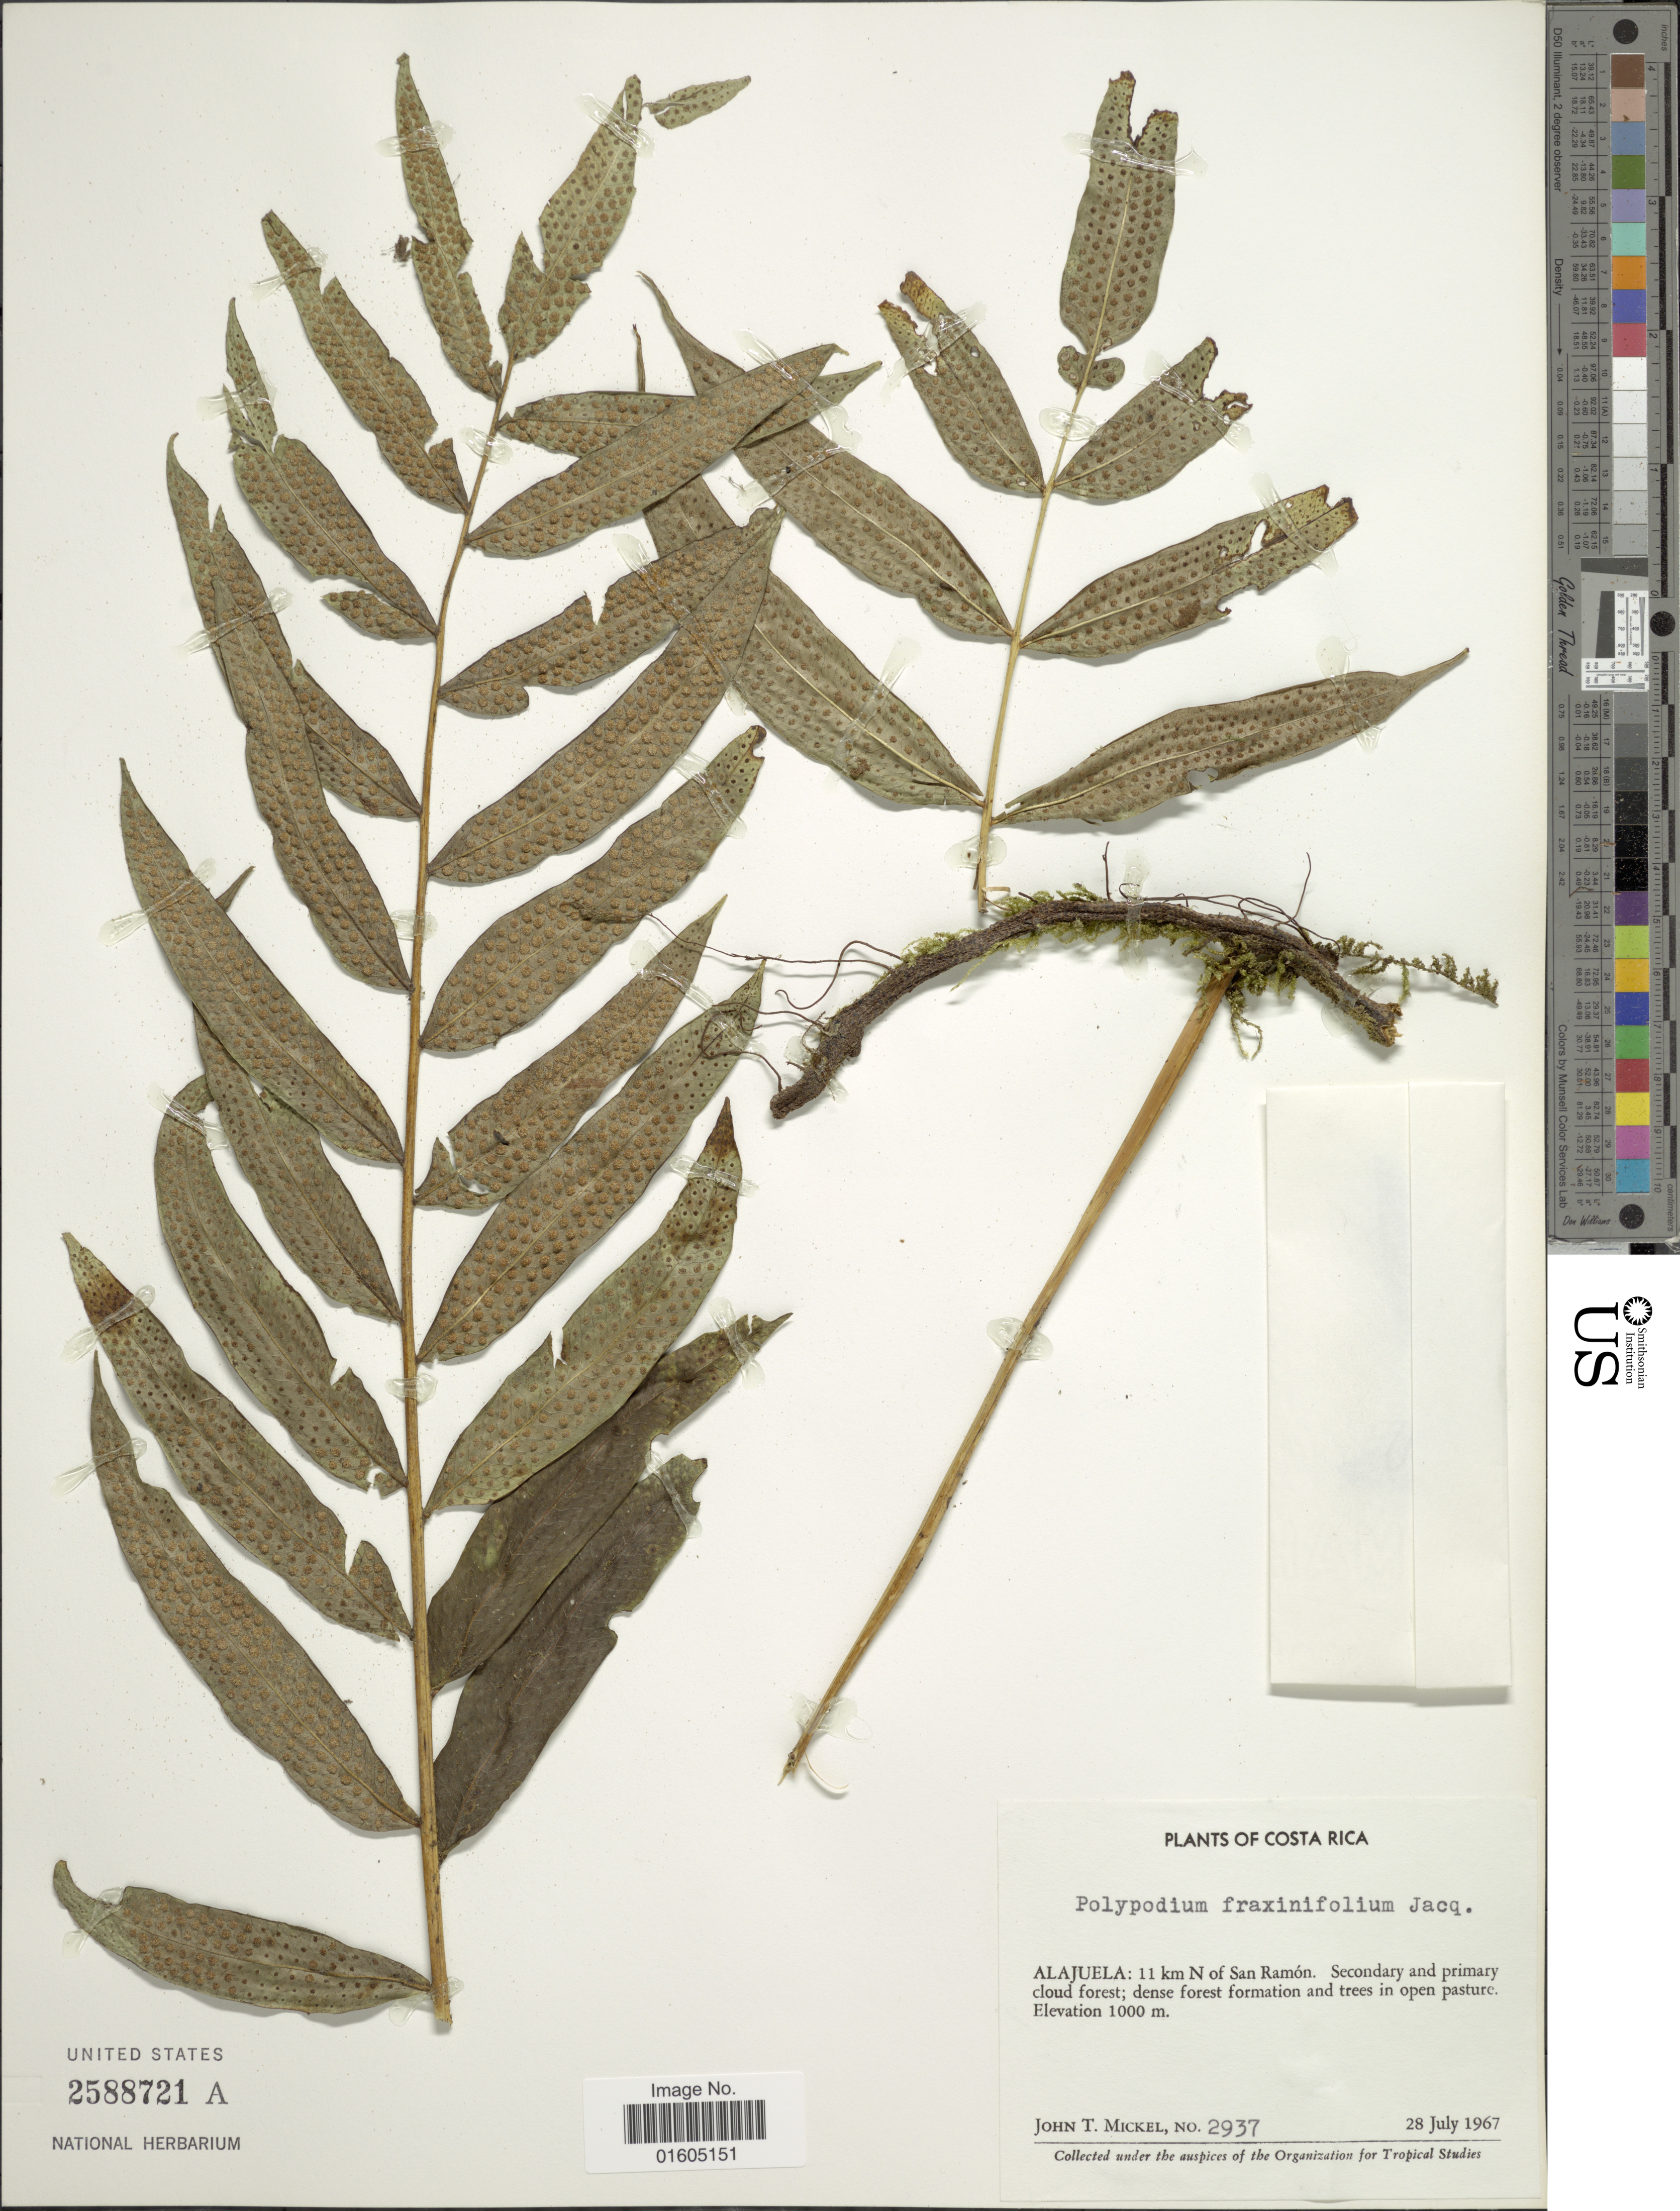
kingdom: Plantae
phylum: Tracheophyta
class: Polypodiopsida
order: Polypodiales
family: Polypodiaceae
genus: Serpocaulon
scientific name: Serpocaulon fraxinifolium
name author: (Jacq.) A.R. Sm.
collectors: J. T. Mickel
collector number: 2937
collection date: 1967-07-28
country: Costa Rica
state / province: Alajuela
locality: Costa RIca. Alajuela: 11 km N of San Ramon. Secondary and primary cloud forest; dense forest formation and trees in open pasture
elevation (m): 1000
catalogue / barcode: US 2588721A